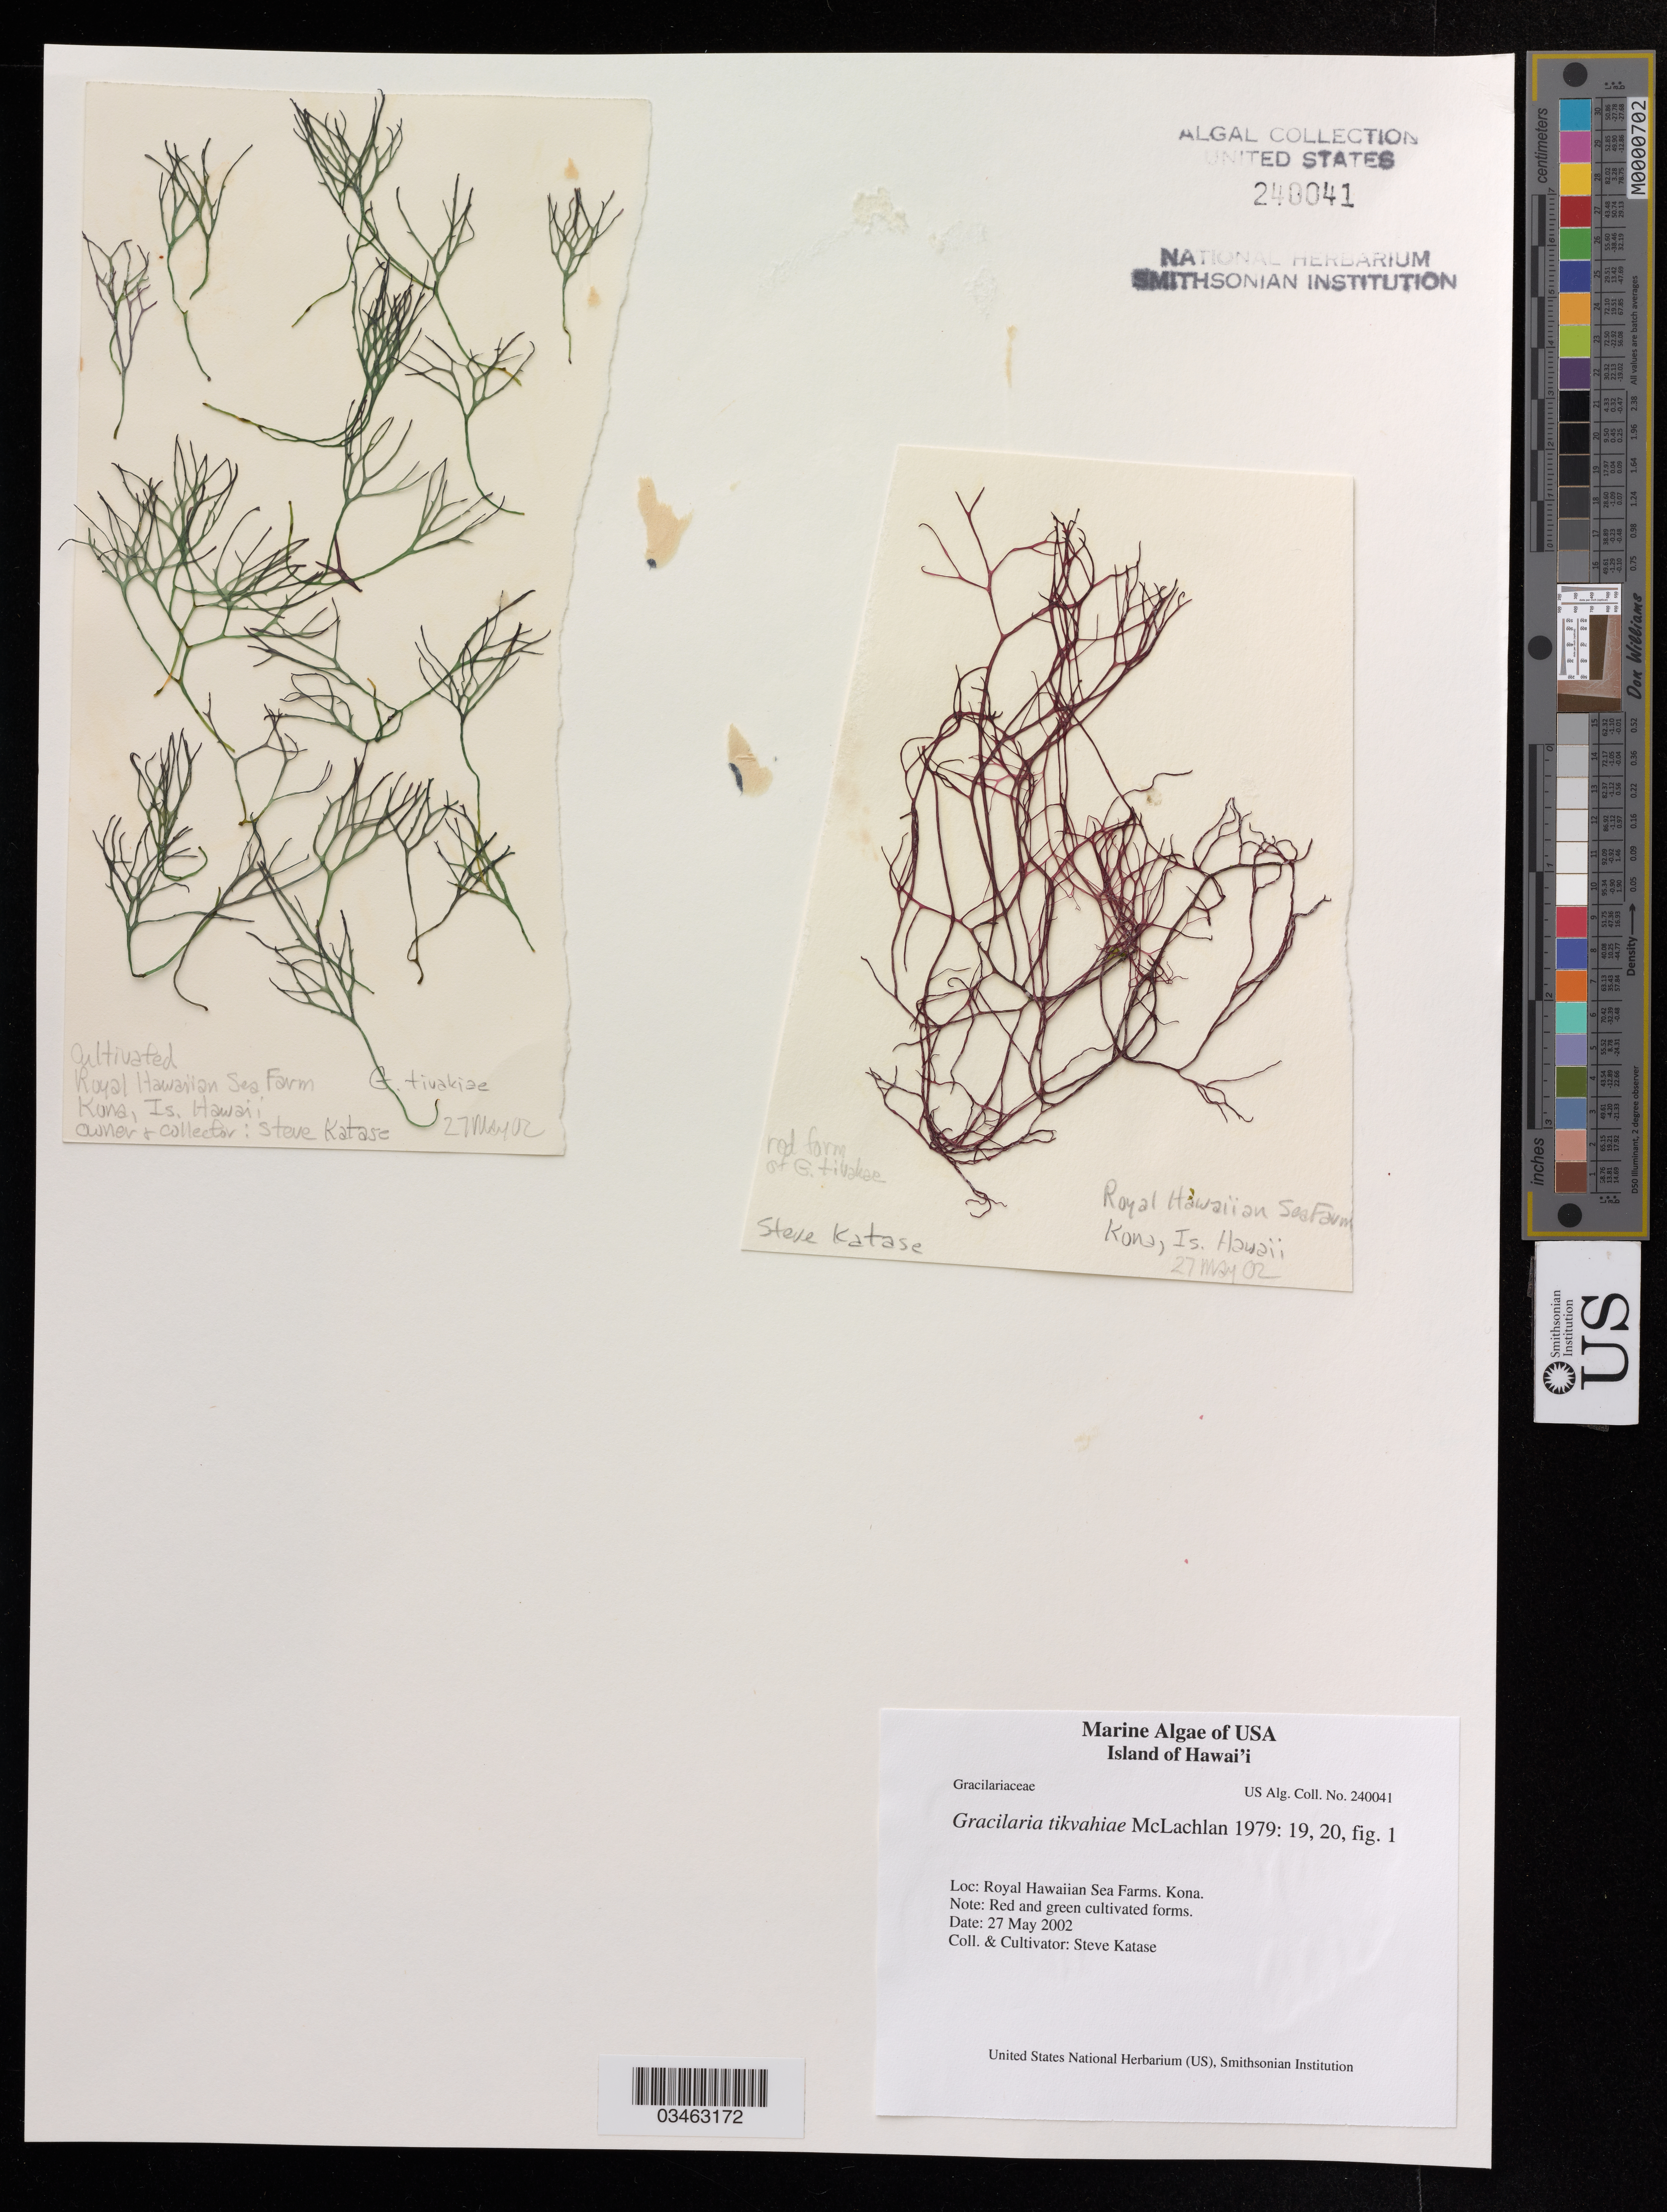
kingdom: Plantae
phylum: Rhodophyta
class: Florideophyceae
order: Gracilariales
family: Gracilariaceae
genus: Gracilaria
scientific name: Gracilaria tikvahiae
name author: McLachlan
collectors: S. Katase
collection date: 2002-05-27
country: United States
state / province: Hawaii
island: Hawaii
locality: Royal Hawaiian Sea Farms. Kona.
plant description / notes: Green and brown cultivated forms.. Cultivator: Steve Katase.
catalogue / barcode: US 240041